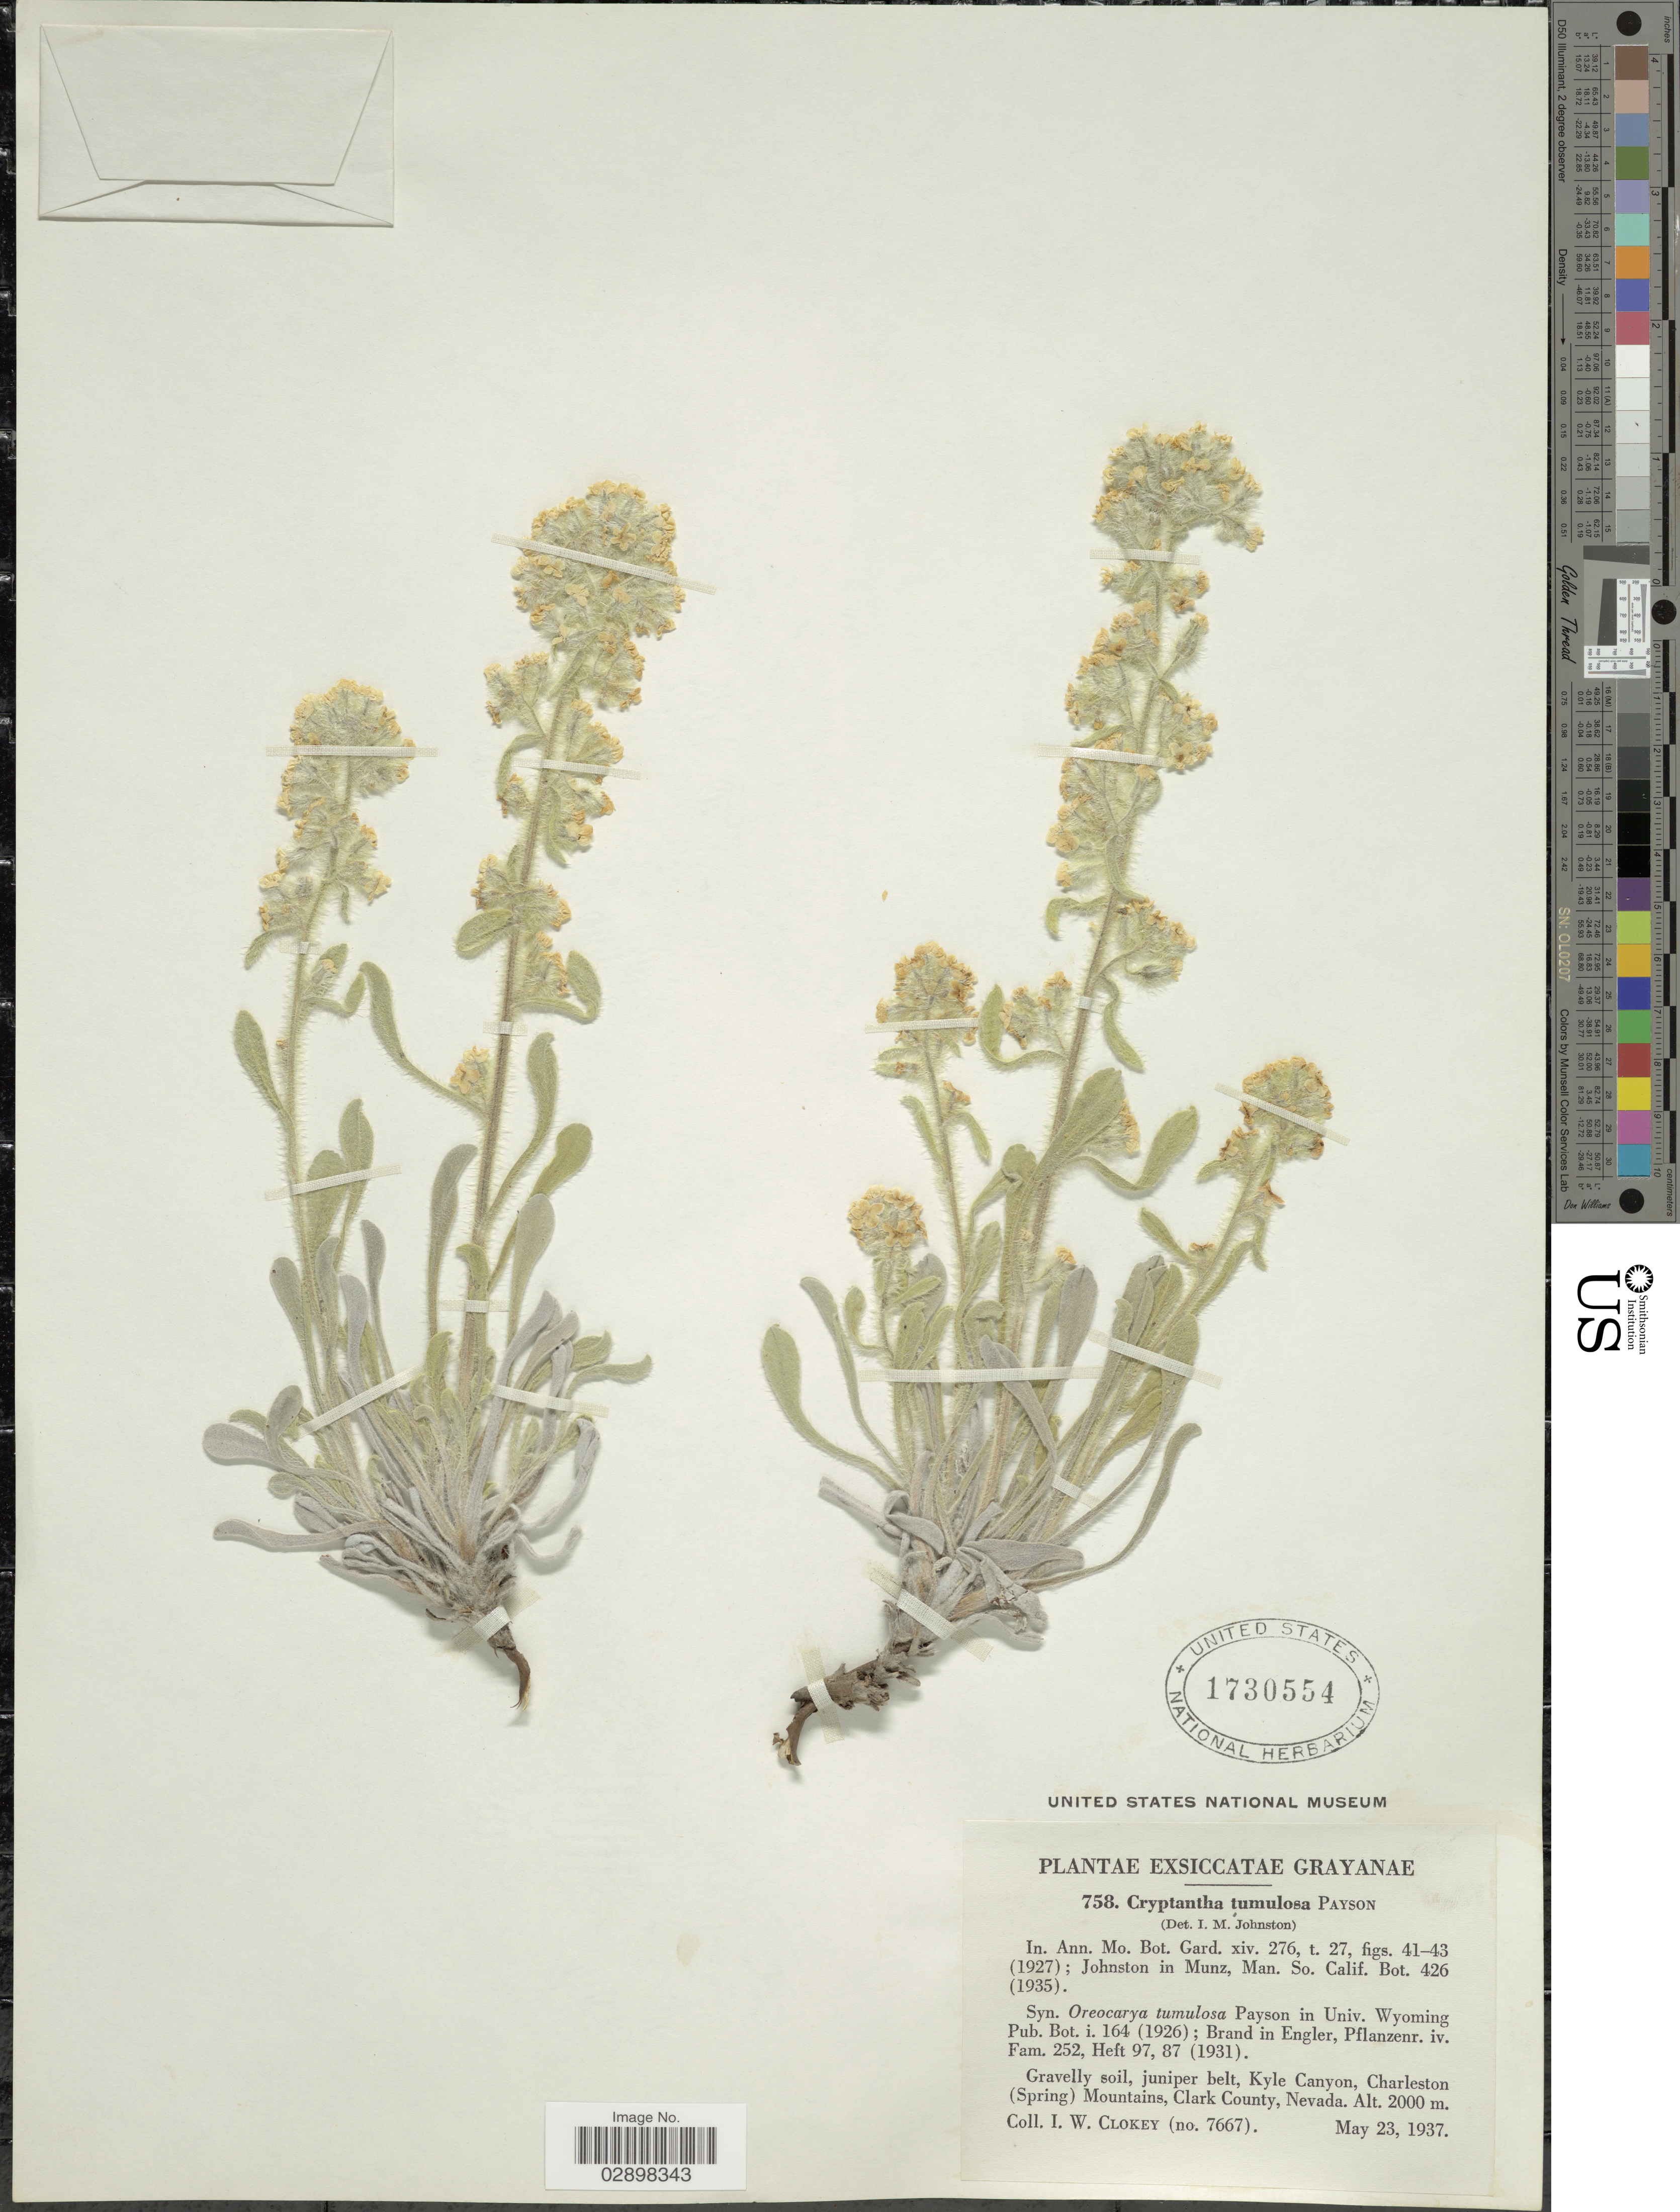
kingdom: Plantae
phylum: Tracheophyta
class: Magnoliopsida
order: Boraginales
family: Boraginaceae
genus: Cryptantha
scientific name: Cryptantha tumulosa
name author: (Payson) Payson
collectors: I. W. Clokey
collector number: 7667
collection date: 1937-05-23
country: United States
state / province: Nevada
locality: Grayanae, Gravelly soil, juniper belt, Kyle Canyon, Charleston (Spring) Mountains, Clark County.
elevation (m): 2000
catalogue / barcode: US 1730554